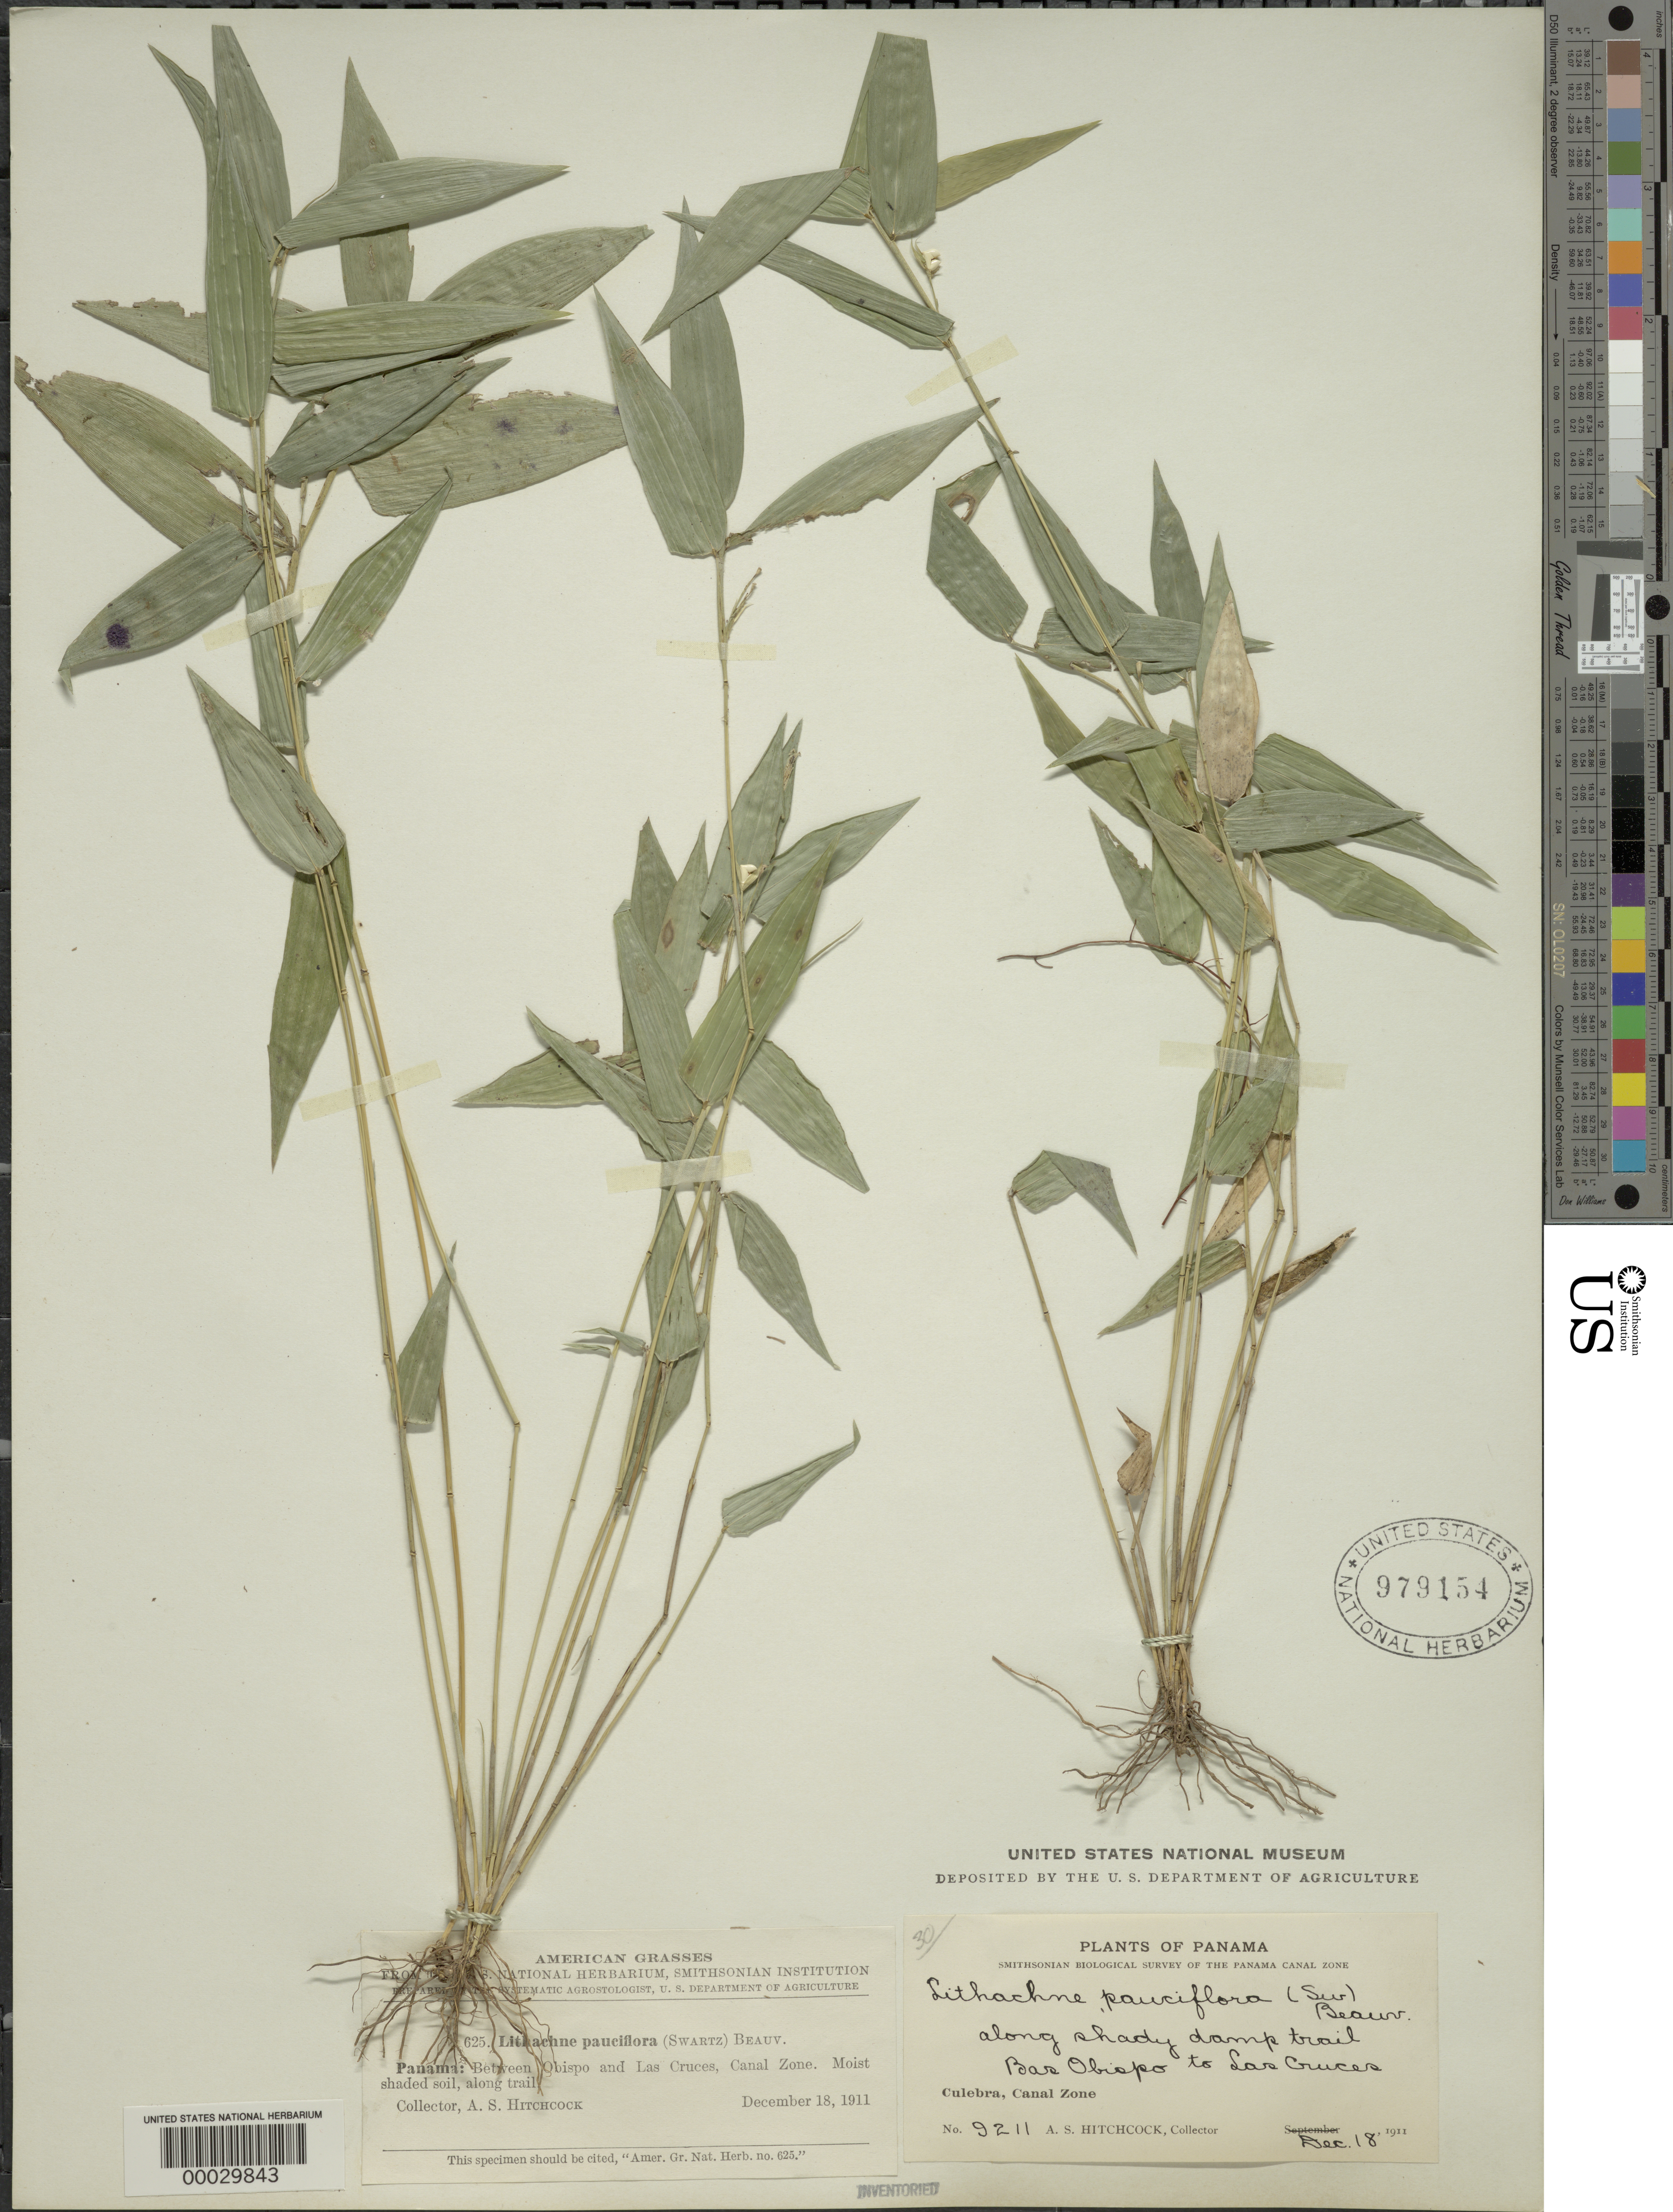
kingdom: Plantae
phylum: Tracheophyta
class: Liliopsida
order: Poales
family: Poaceae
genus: Lithachne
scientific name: Lithachne pauciflora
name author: (Sw.) P. Beauv.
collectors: A. S. Hitchcock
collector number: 9211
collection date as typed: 18 Dec 1911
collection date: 1911-12-18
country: Panama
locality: Culebra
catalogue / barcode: US 979154